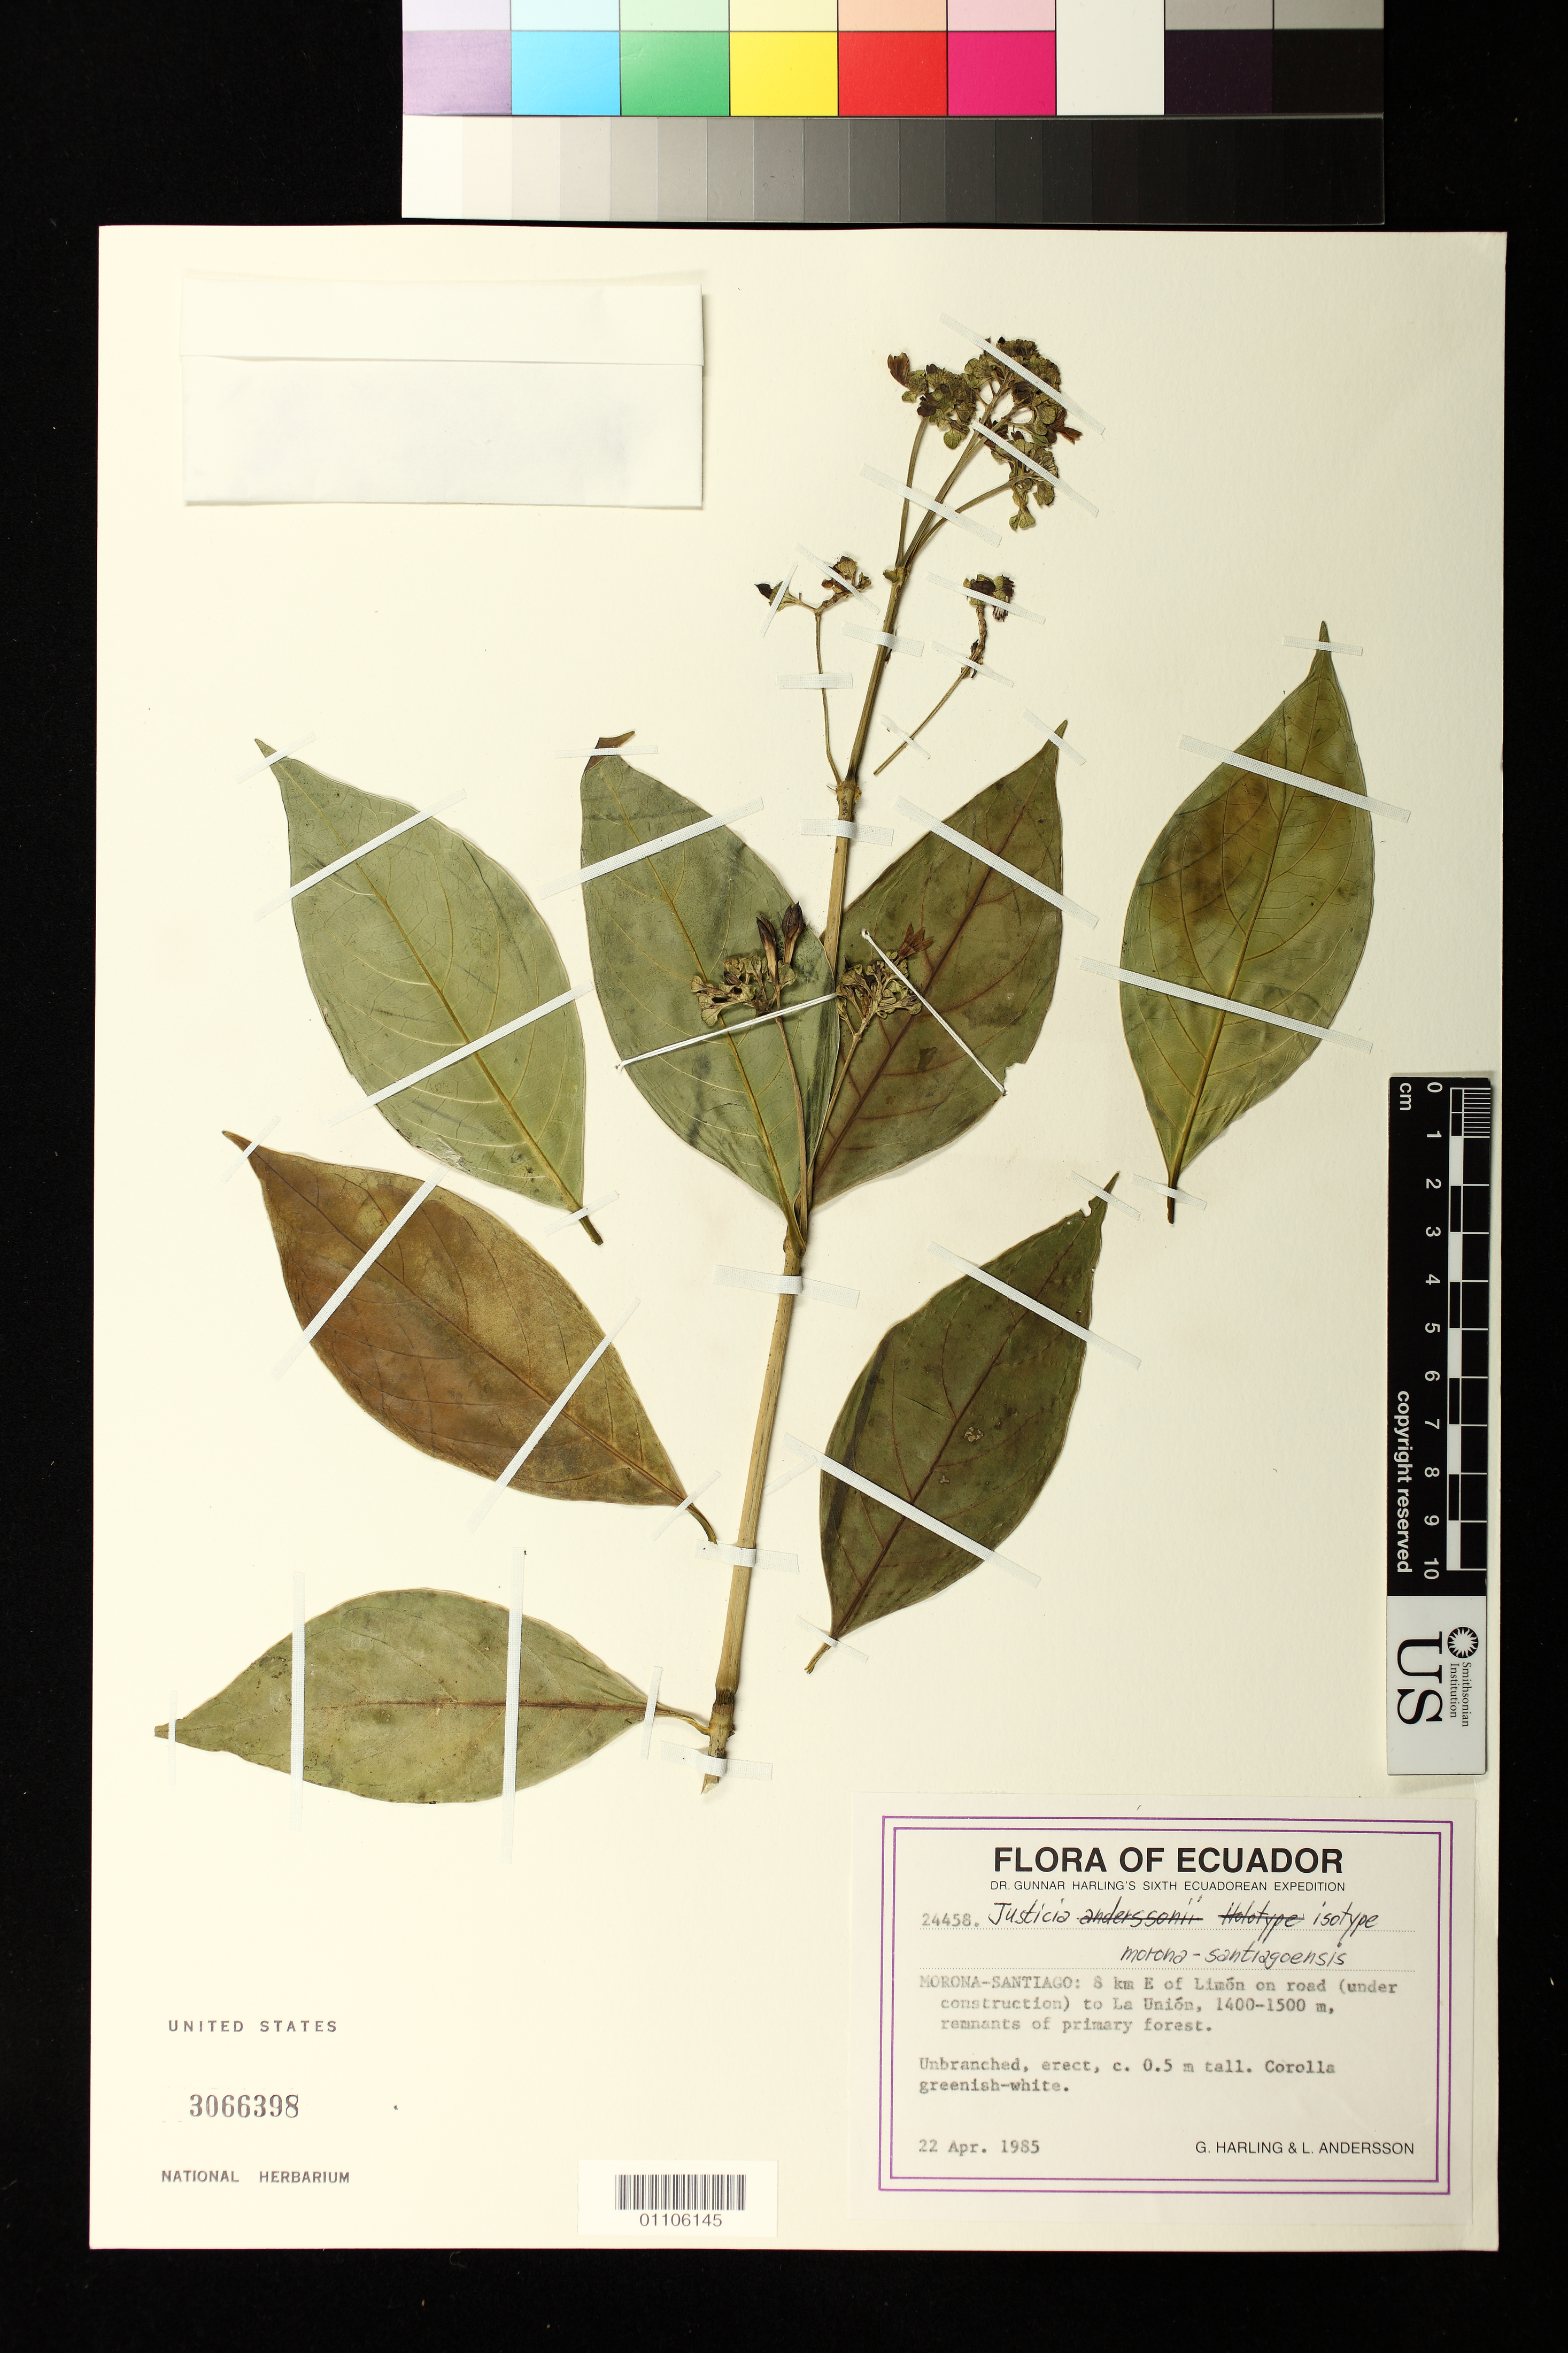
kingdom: Plantae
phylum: Tracheophyta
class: Magnoliopsida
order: Lamiales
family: Acanthaceae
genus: Justicia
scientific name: Justicia morona-santiagoensis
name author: Wassh.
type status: Isotype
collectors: G. Harling & L. Andersson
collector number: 24458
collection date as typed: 22 Apr 1985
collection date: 1985-04-22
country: Ecuador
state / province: Morona-Santiago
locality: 8 km E of Limon on road (under construction) to La Union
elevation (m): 1400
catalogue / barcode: US 3066398